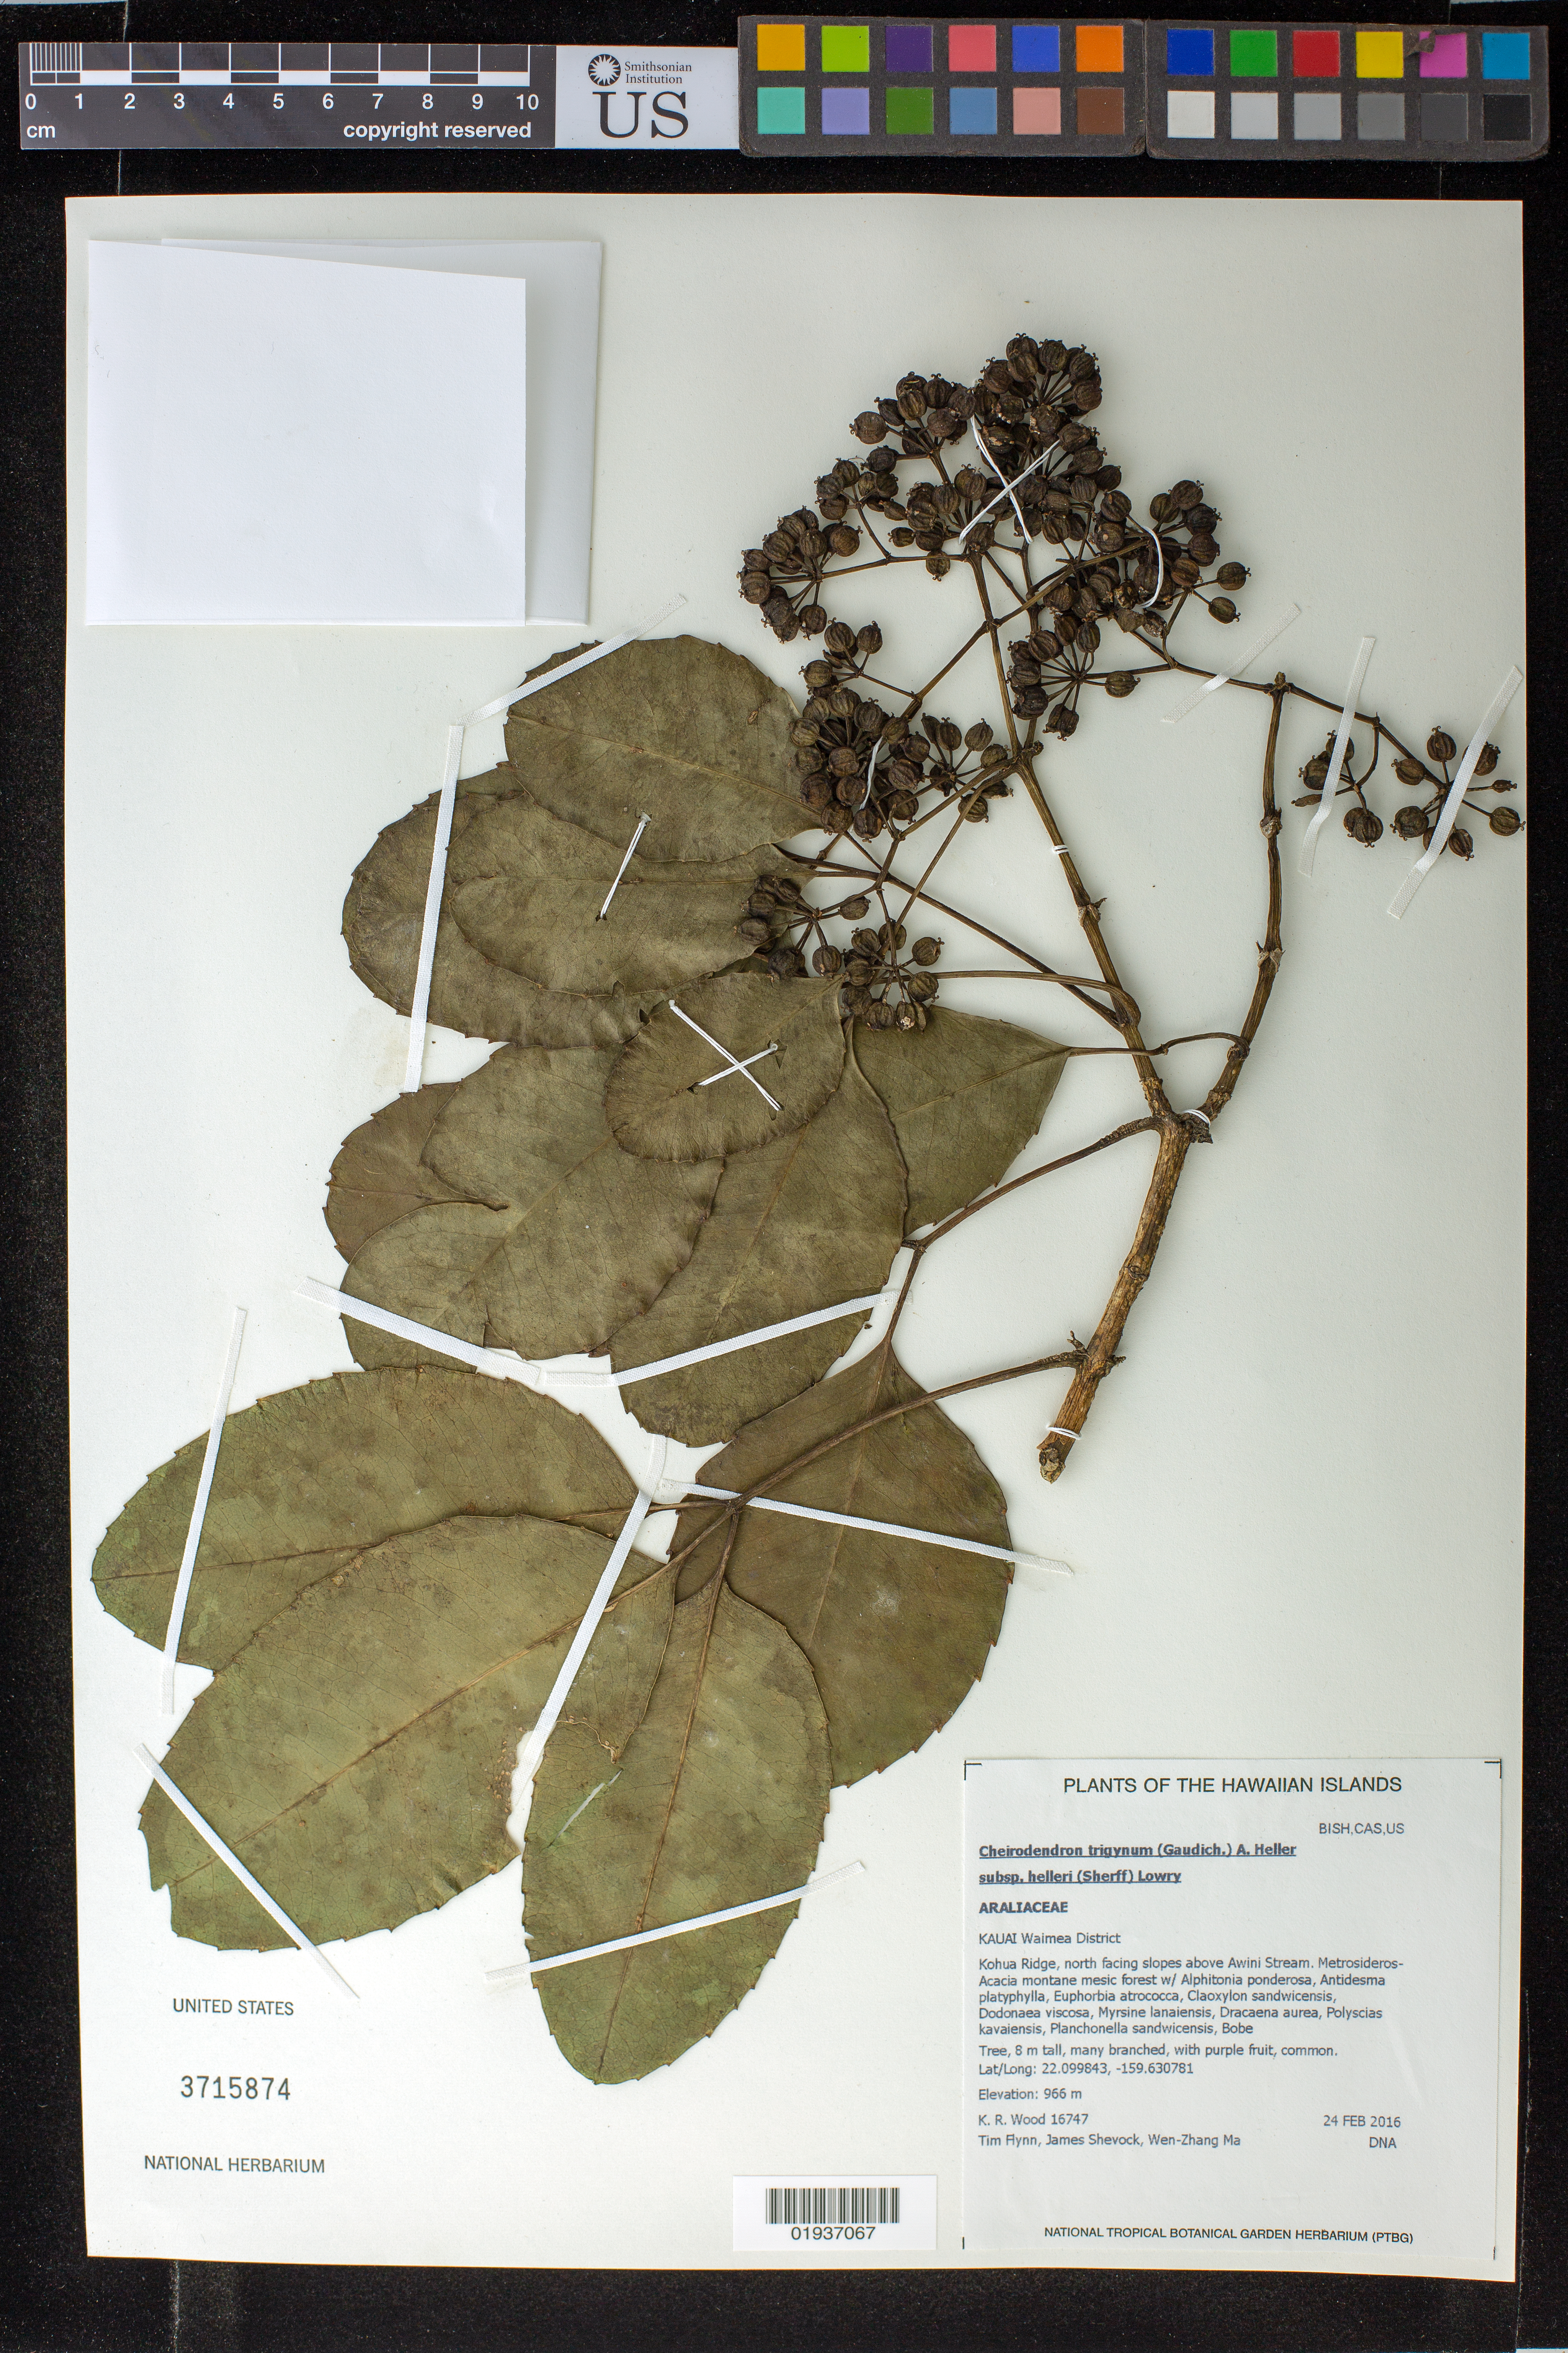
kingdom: Plantae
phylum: Tracheophyta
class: Magnoliopsida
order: Apiales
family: Araliaceae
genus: Cheirodendron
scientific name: Cheirodendron trigynum subsp. helleri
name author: (Gaudich.) A. Heller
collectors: K. R. Wood, T. W. Flynn, J. R. Shevock & W. Ma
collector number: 16747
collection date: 2016-02-24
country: United States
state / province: Hawaii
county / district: Kauai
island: Kaua'i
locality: Waimea District, Kohua Ridge, north facing slopes above Awini Stream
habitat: Montane mesic forest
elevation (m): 966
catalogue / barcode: US 3715874